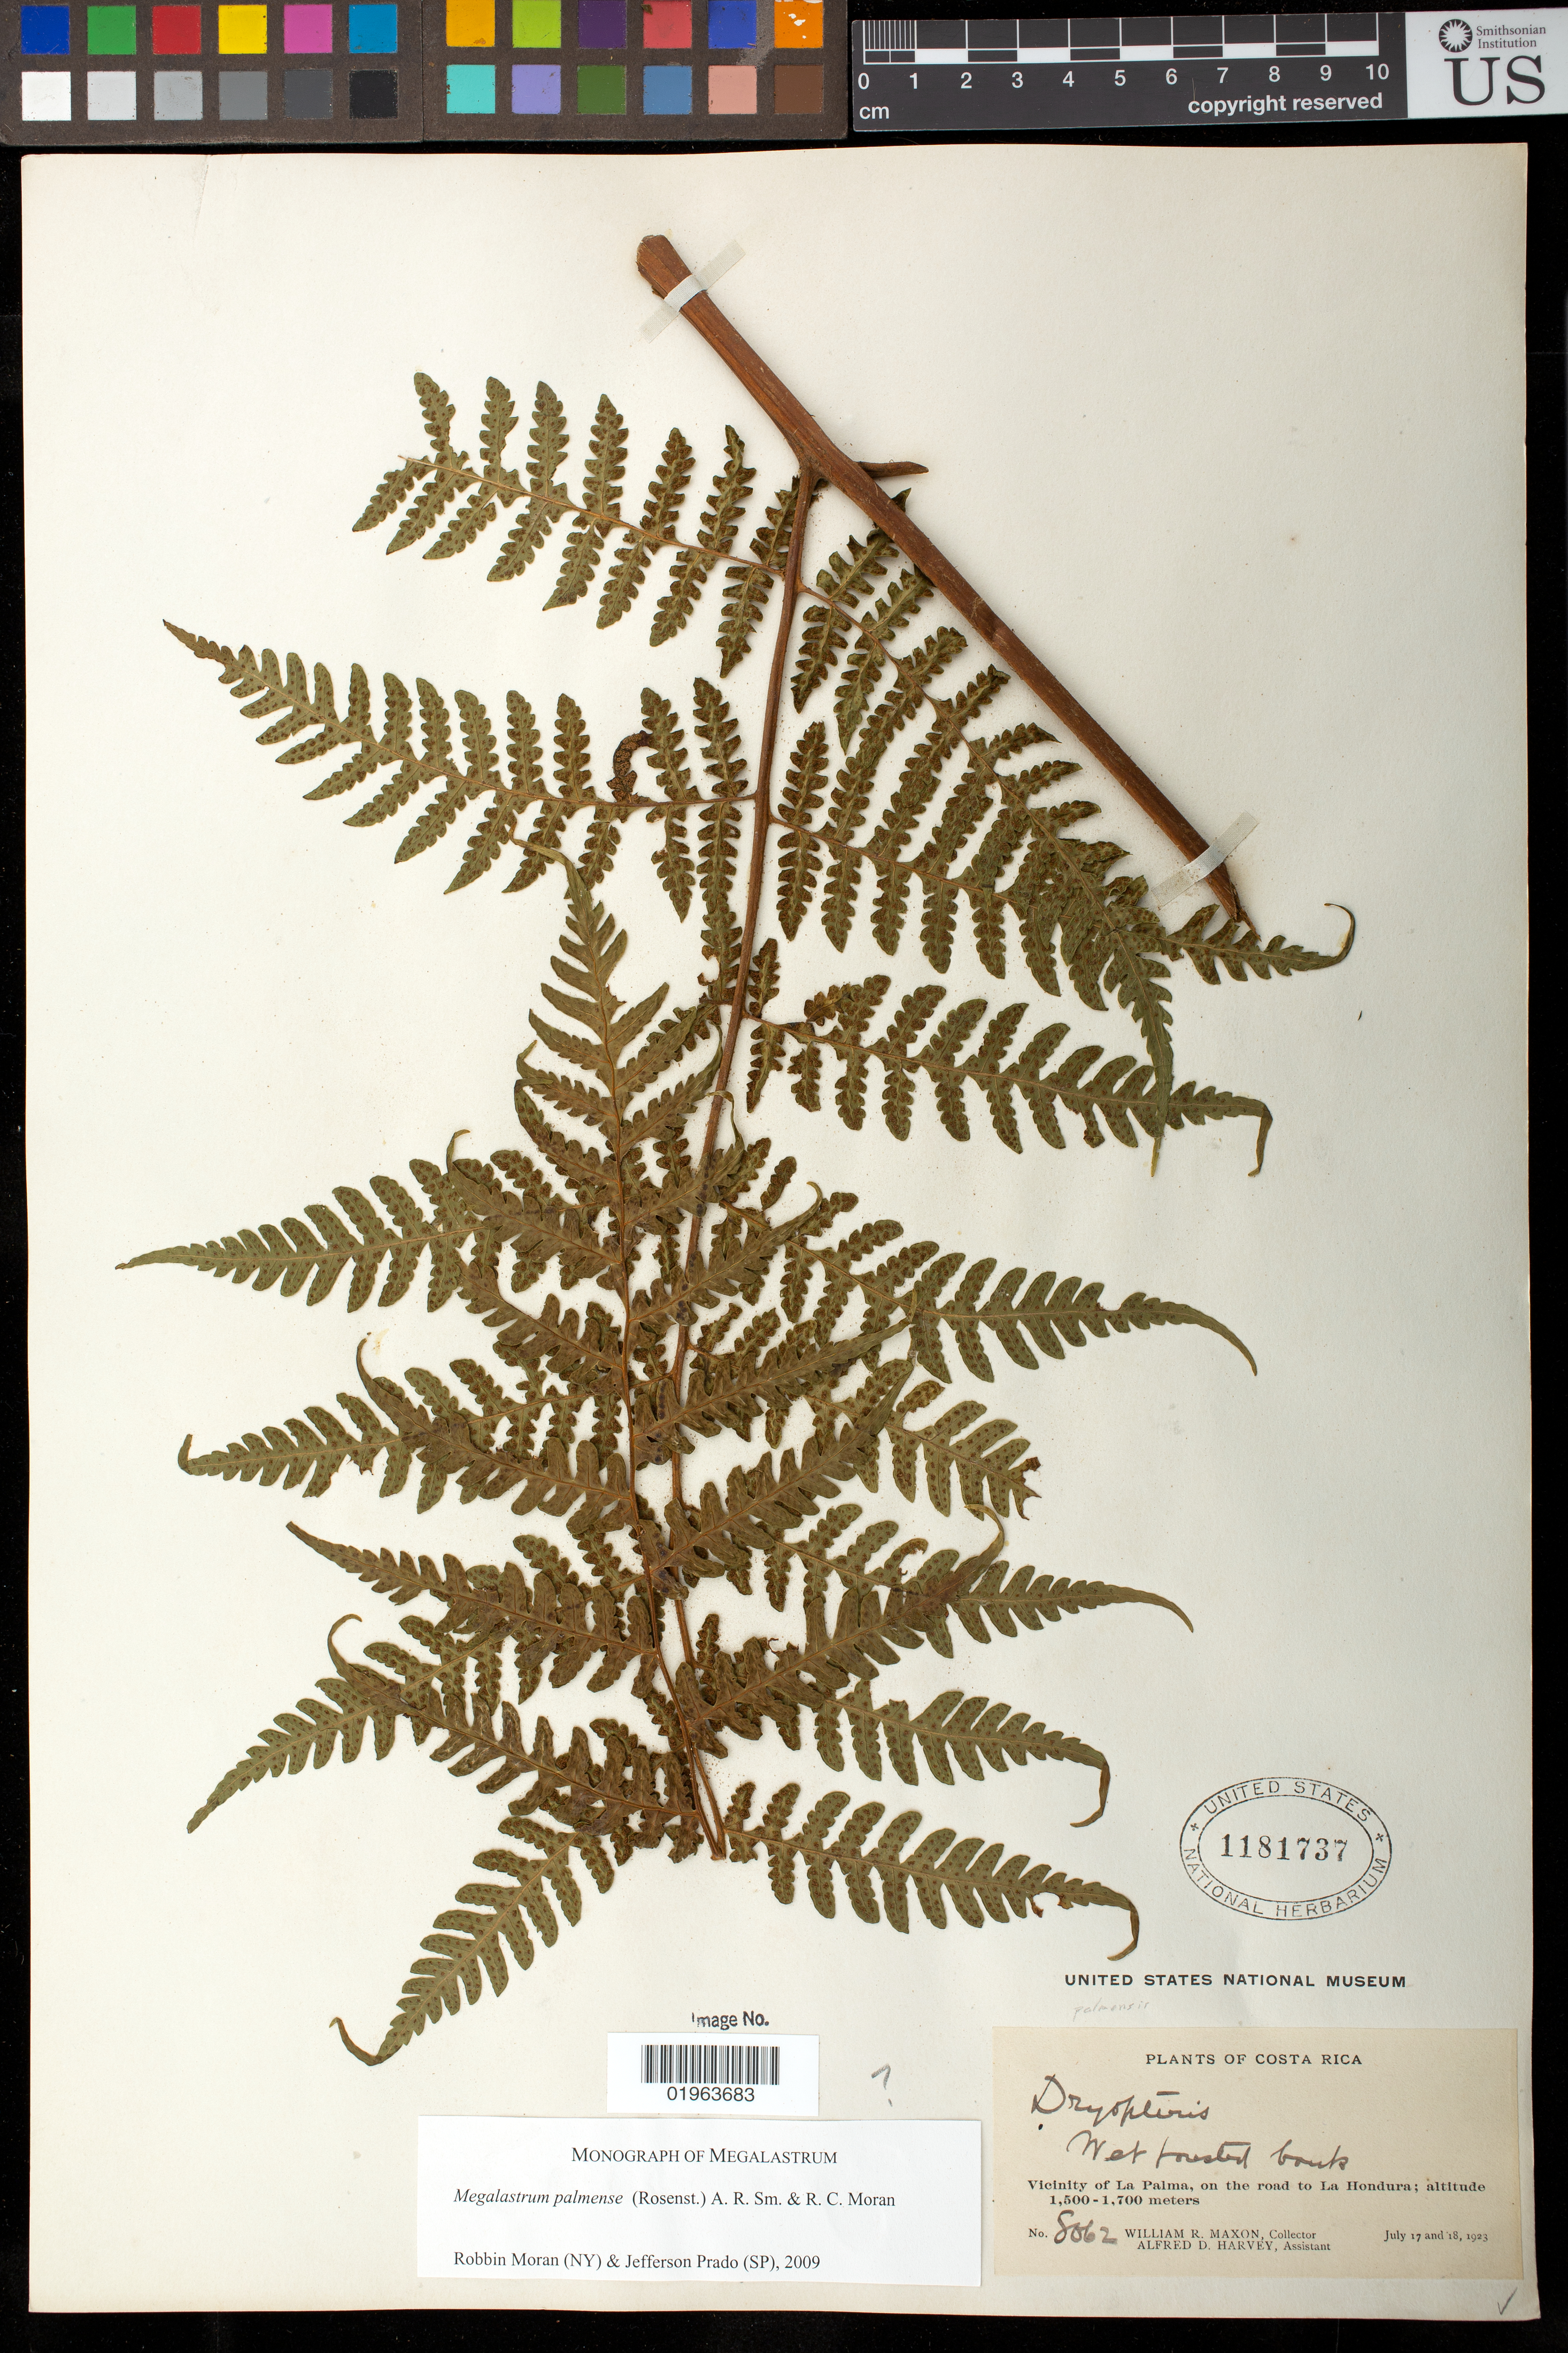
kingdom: Plantae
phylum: Tracheophyta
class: Polypodiopsida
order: Polypodiales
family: Dryopteridaceae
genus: Megalastrum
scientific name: Megalastrum palmense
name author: (Rosenst.) A.R. Sm. & R.C. Moran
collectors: W. R. Maxon & A. D. Harvey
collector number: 8062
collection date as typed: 17 Jul 1923 and 18 Jul 1923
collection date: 1923-07-17,1923-07-18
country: Costa Rica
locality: Vicinity of La Palma, on road to La Hondura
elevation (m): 1500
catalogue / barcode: US 1181737